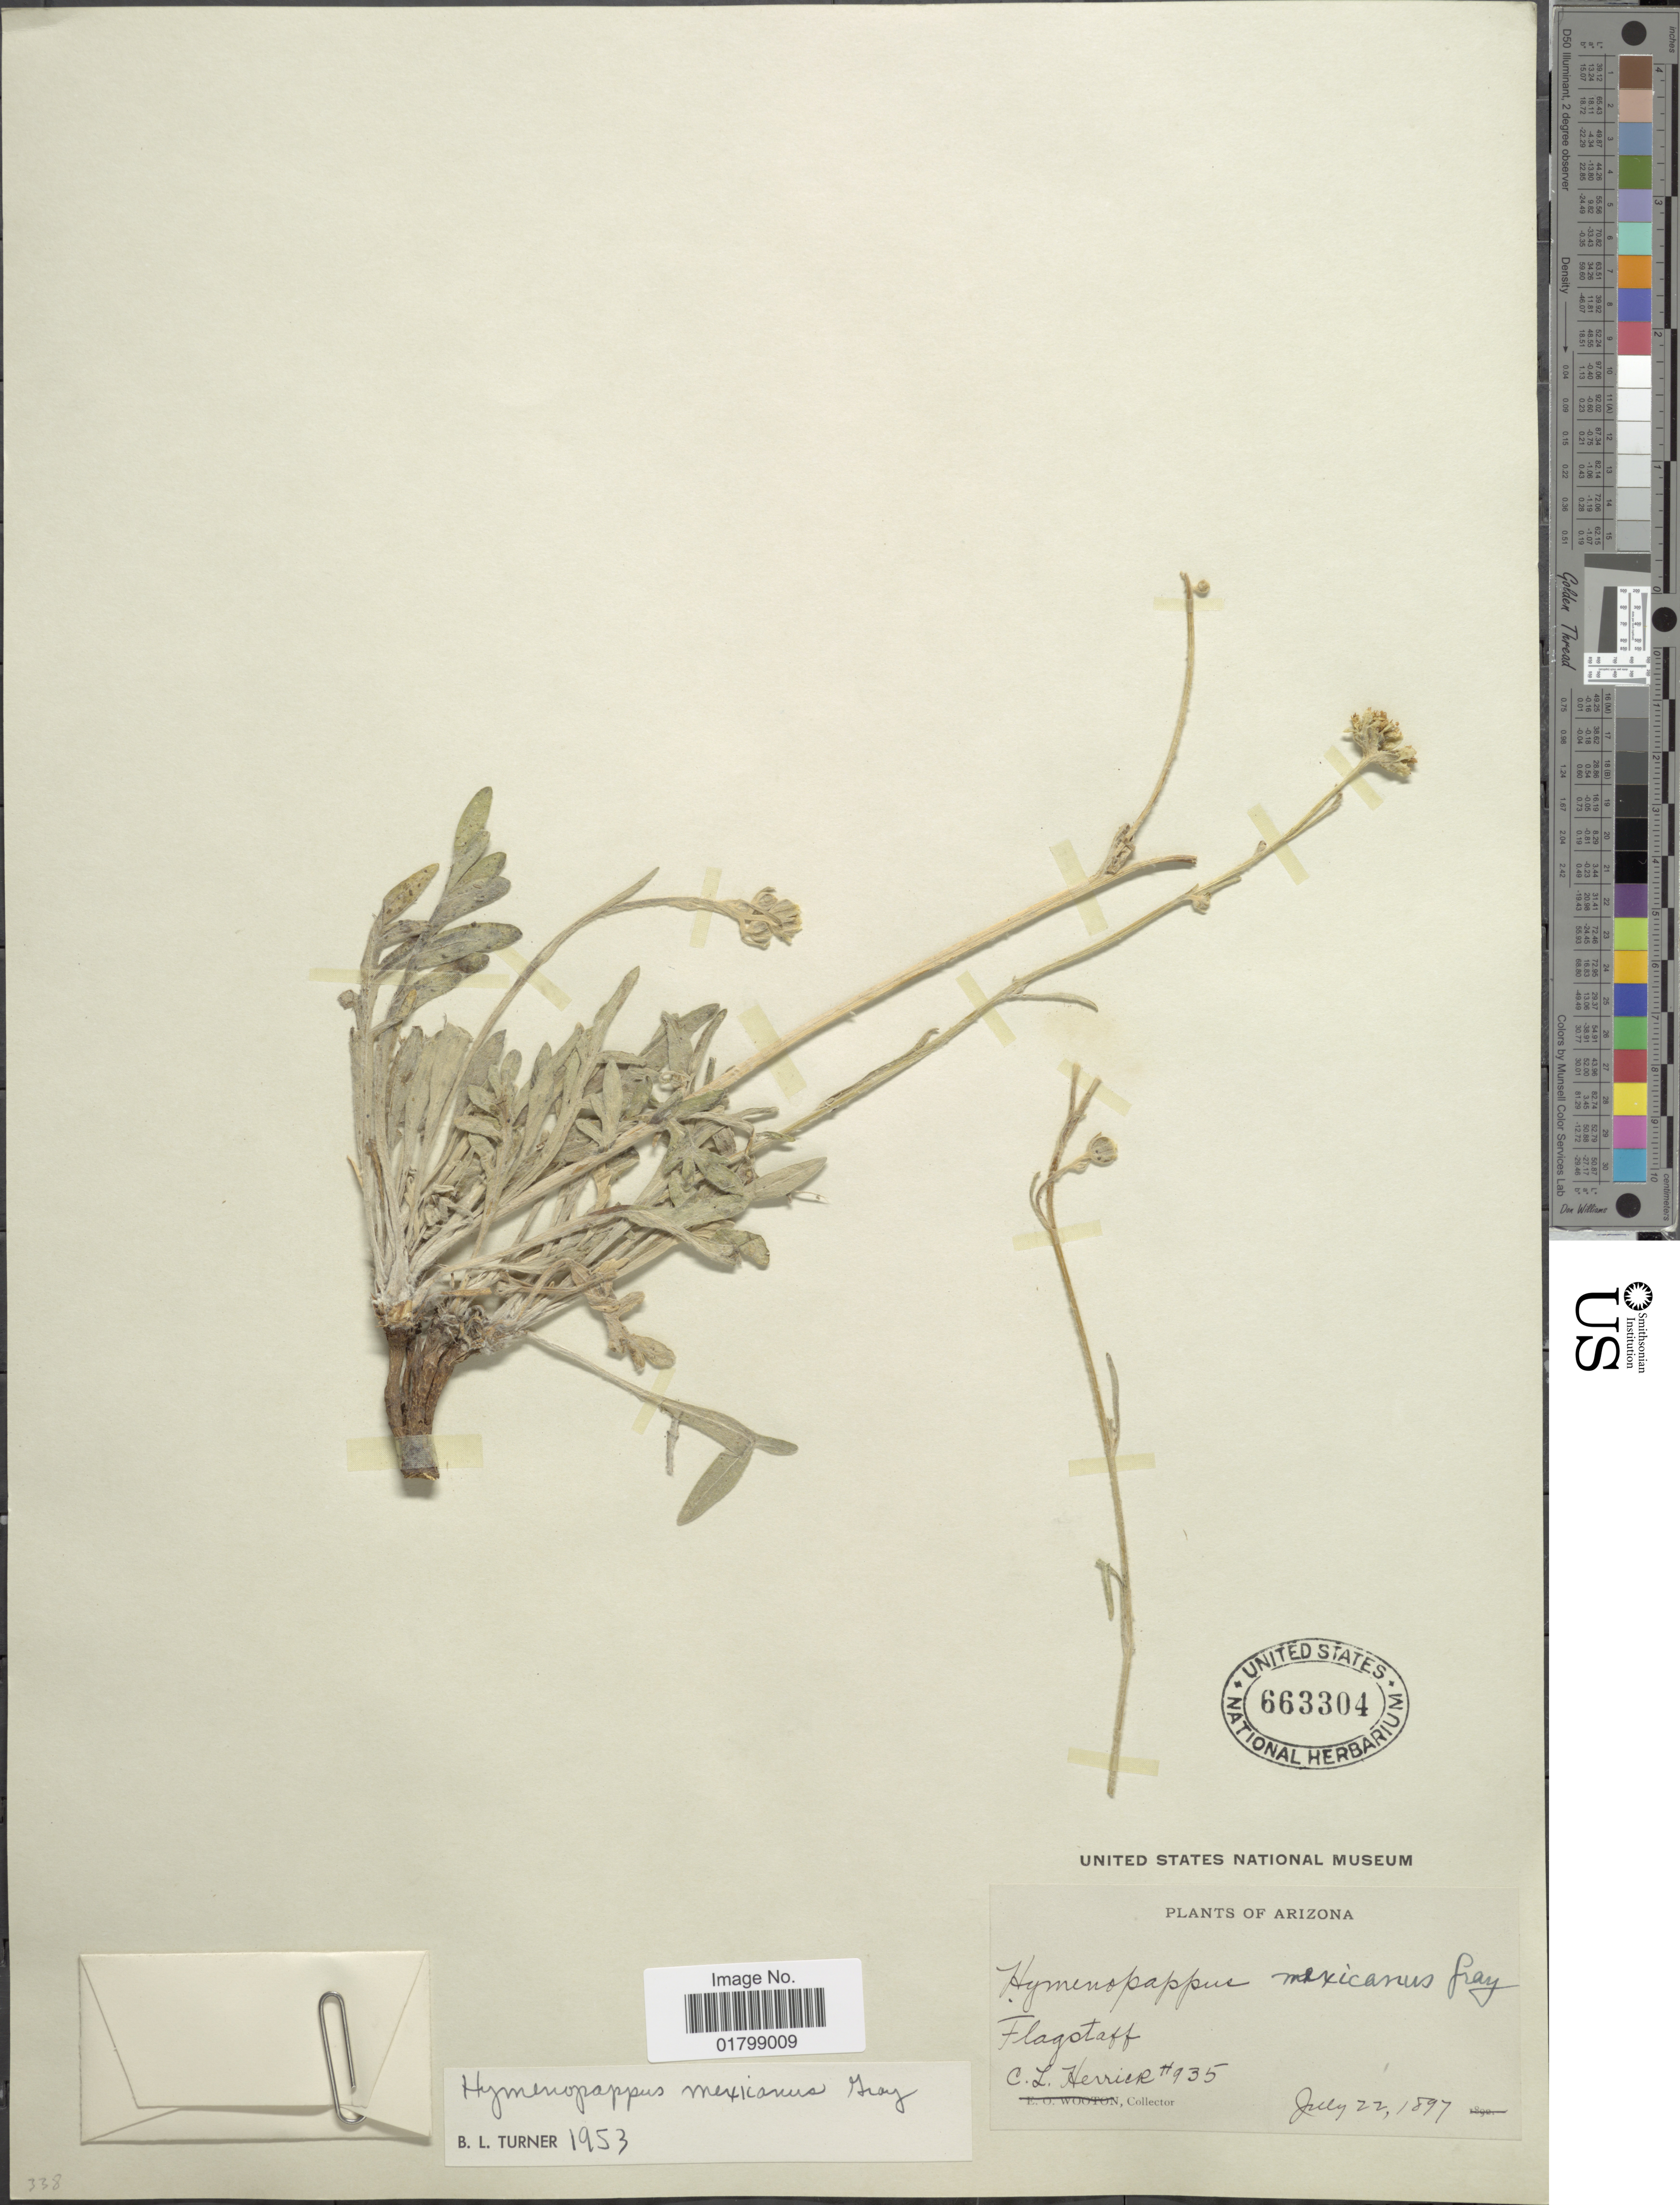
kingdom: Plantae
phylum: Tracheophyta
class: Magnoliopsida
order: Asterales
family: Asteraceae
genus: Hymenopappus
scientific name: Hymenopappus mexicanus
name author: A. Gray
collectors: C. Herrick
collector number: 935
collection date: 1897-07-22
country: United States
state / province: Arizona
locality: Flagstaff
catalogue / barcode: US 663304